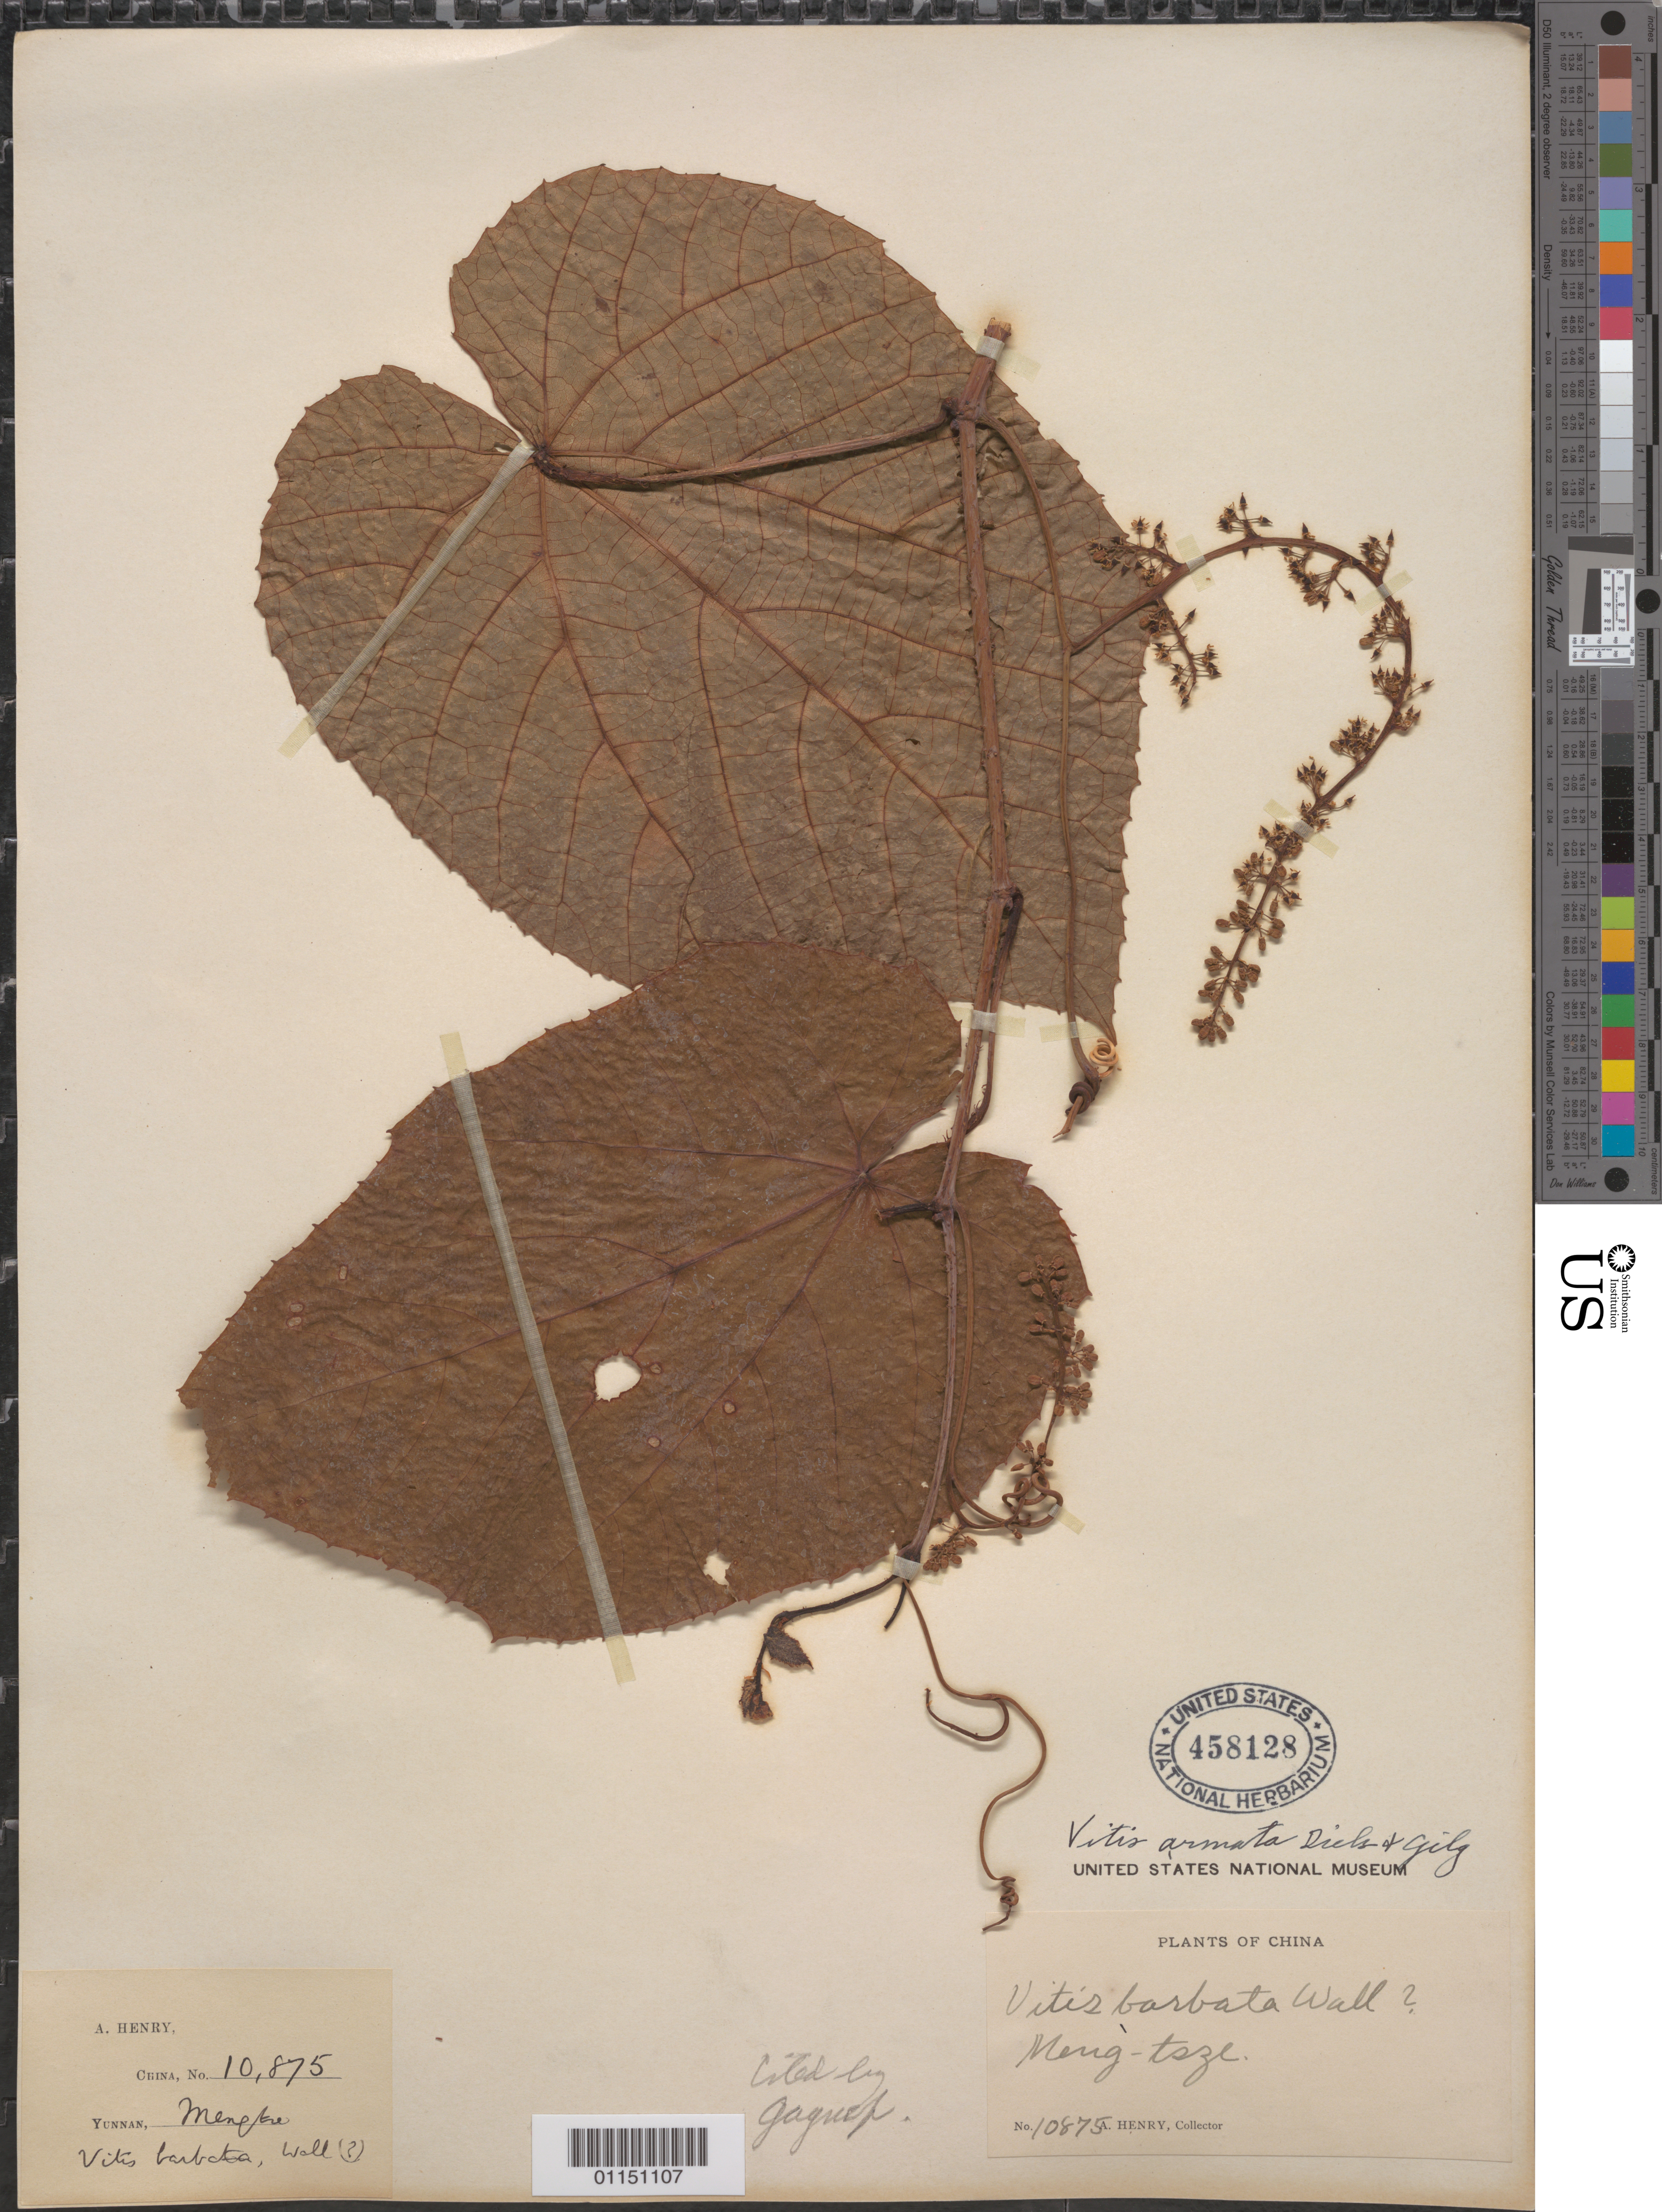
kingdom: Plantae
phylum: Tracheophyta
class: Magnoliopsida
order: Vitales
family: Vitaceae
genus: Vitis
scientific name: Vitis armata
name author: Diels & Gilg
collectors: A. Henry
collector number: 10875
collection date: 1885/1888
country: China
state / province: Yunnan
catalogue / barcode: US 458128